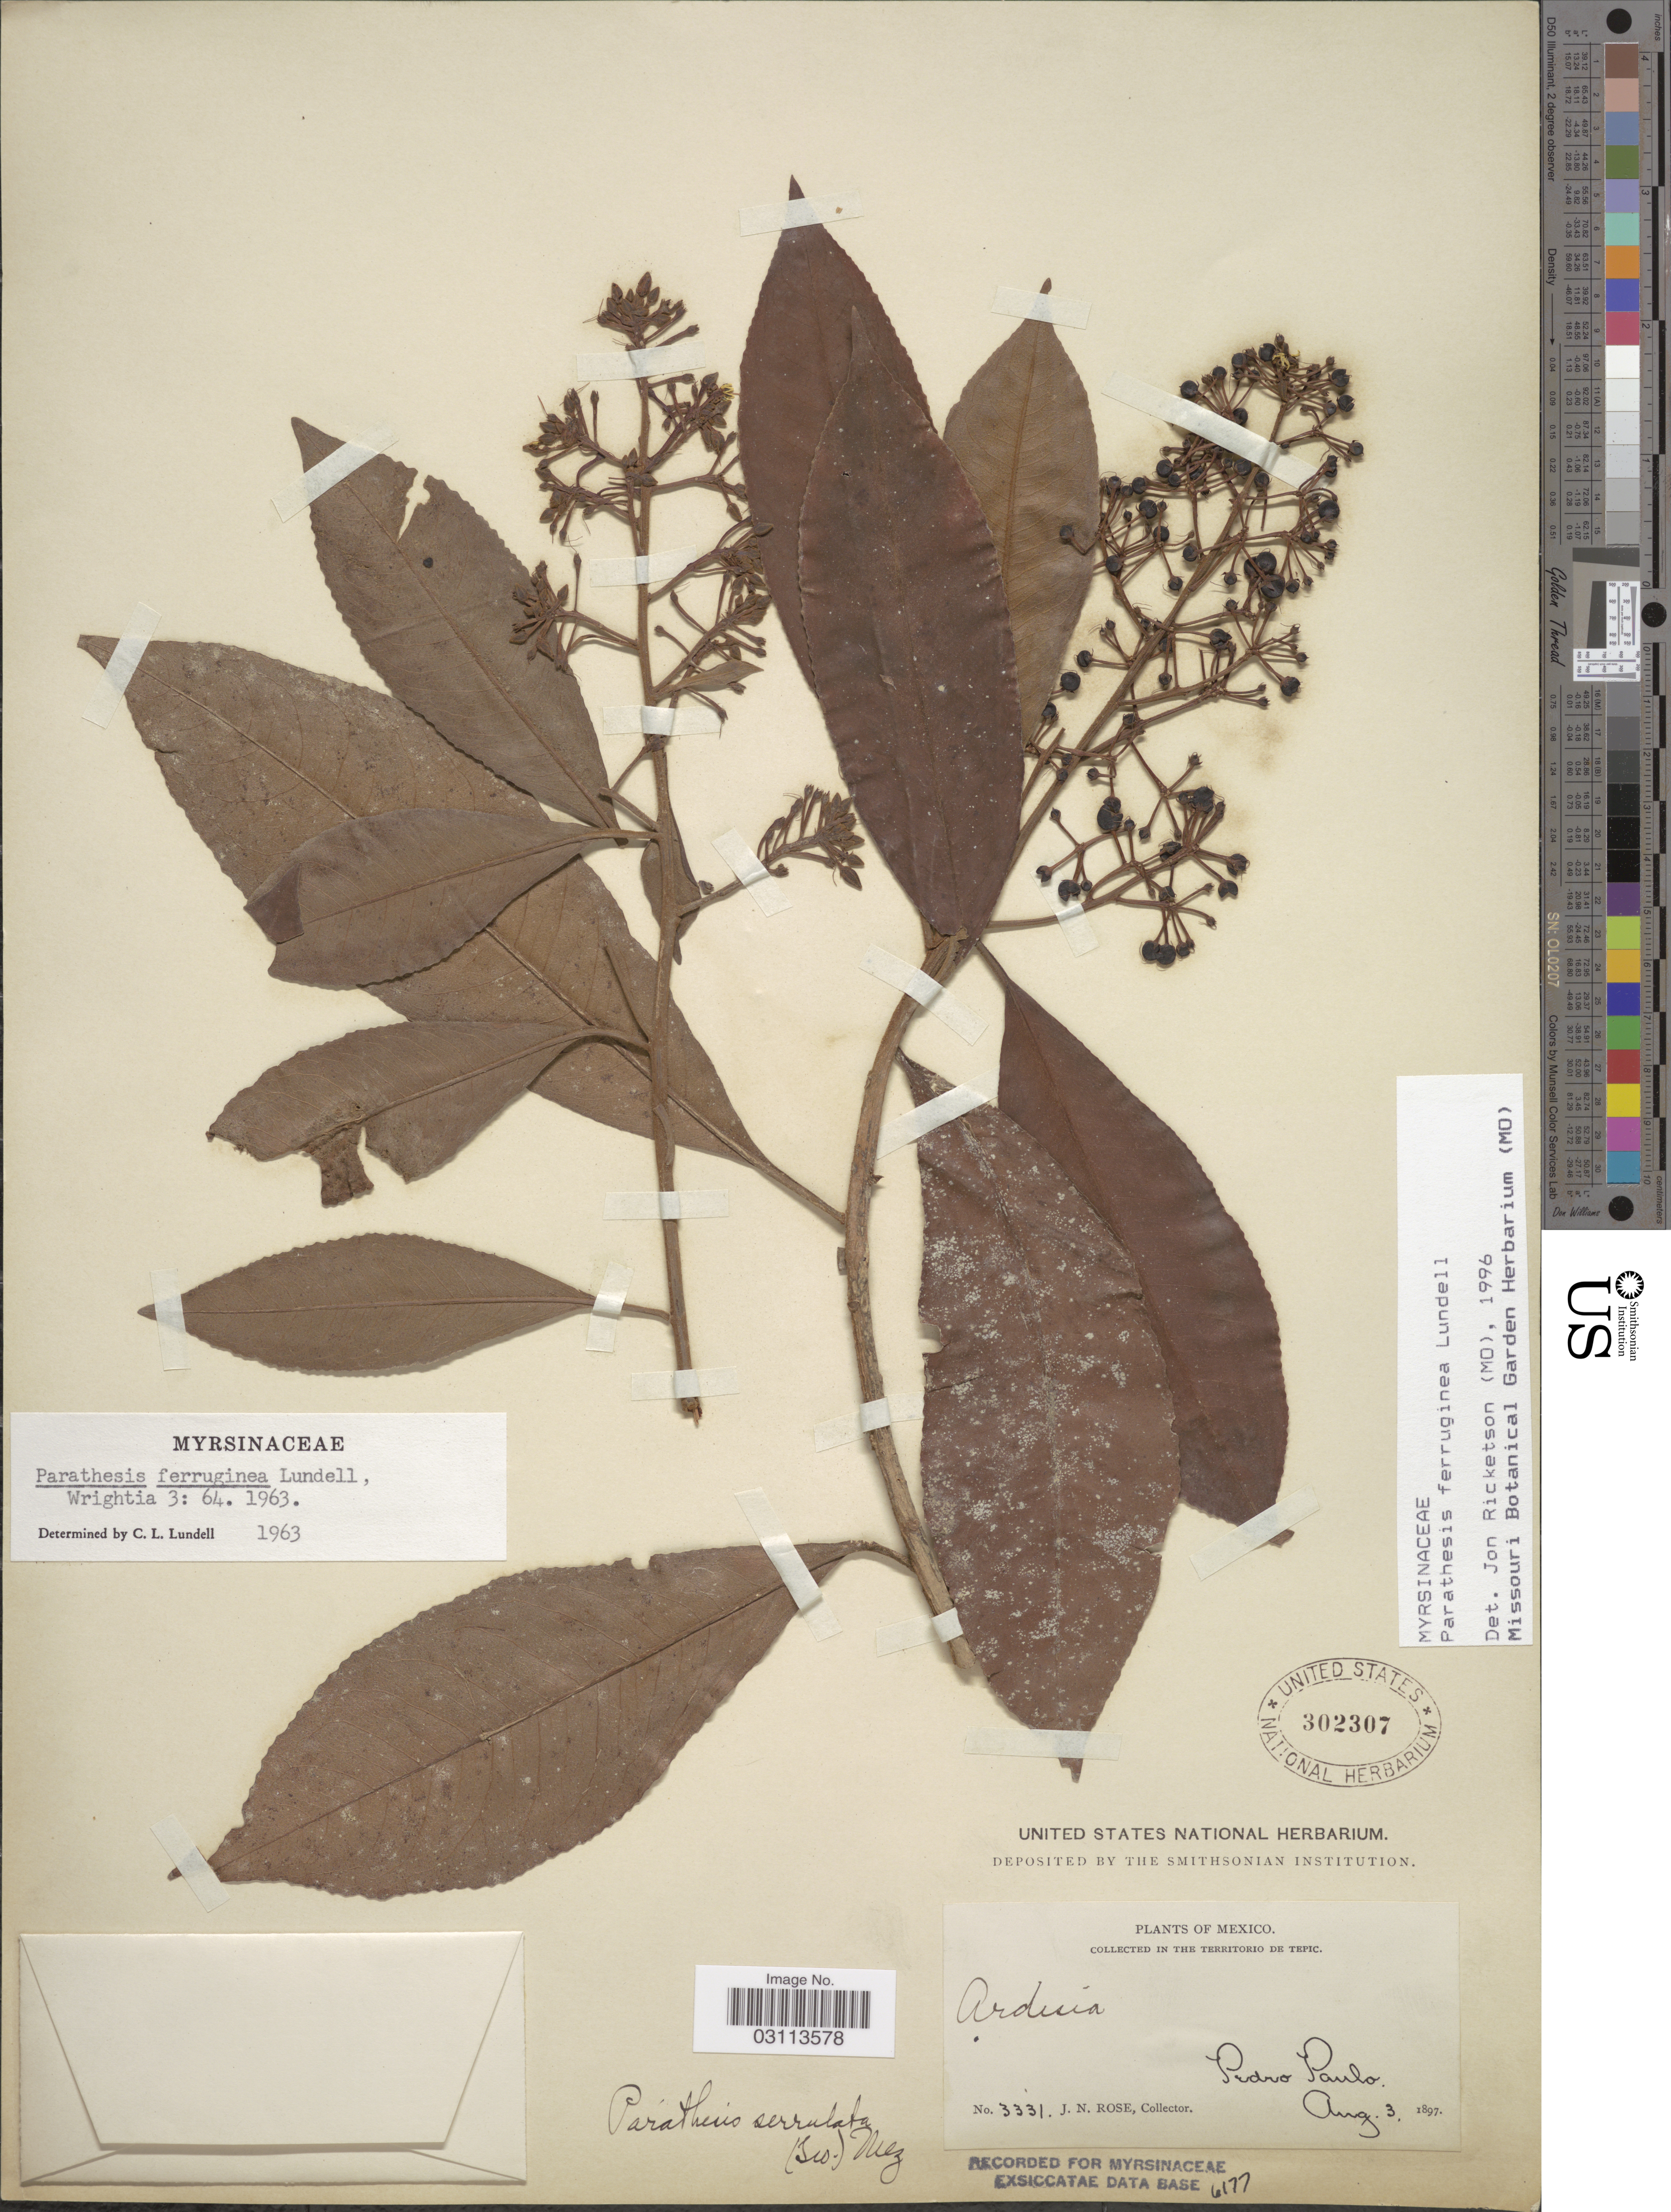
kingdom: Plantae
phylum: Tracheophyta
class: Magnoliopsida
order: Ericales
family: Primulaceae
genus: Parathesis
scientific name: Parathesis ferruginea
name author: Lundell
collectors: J. N. Rose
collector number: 3331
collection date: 1897-08-03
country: Mexico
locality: Territorio de Tepic. Pedro Paulo.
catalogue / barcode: US 302307